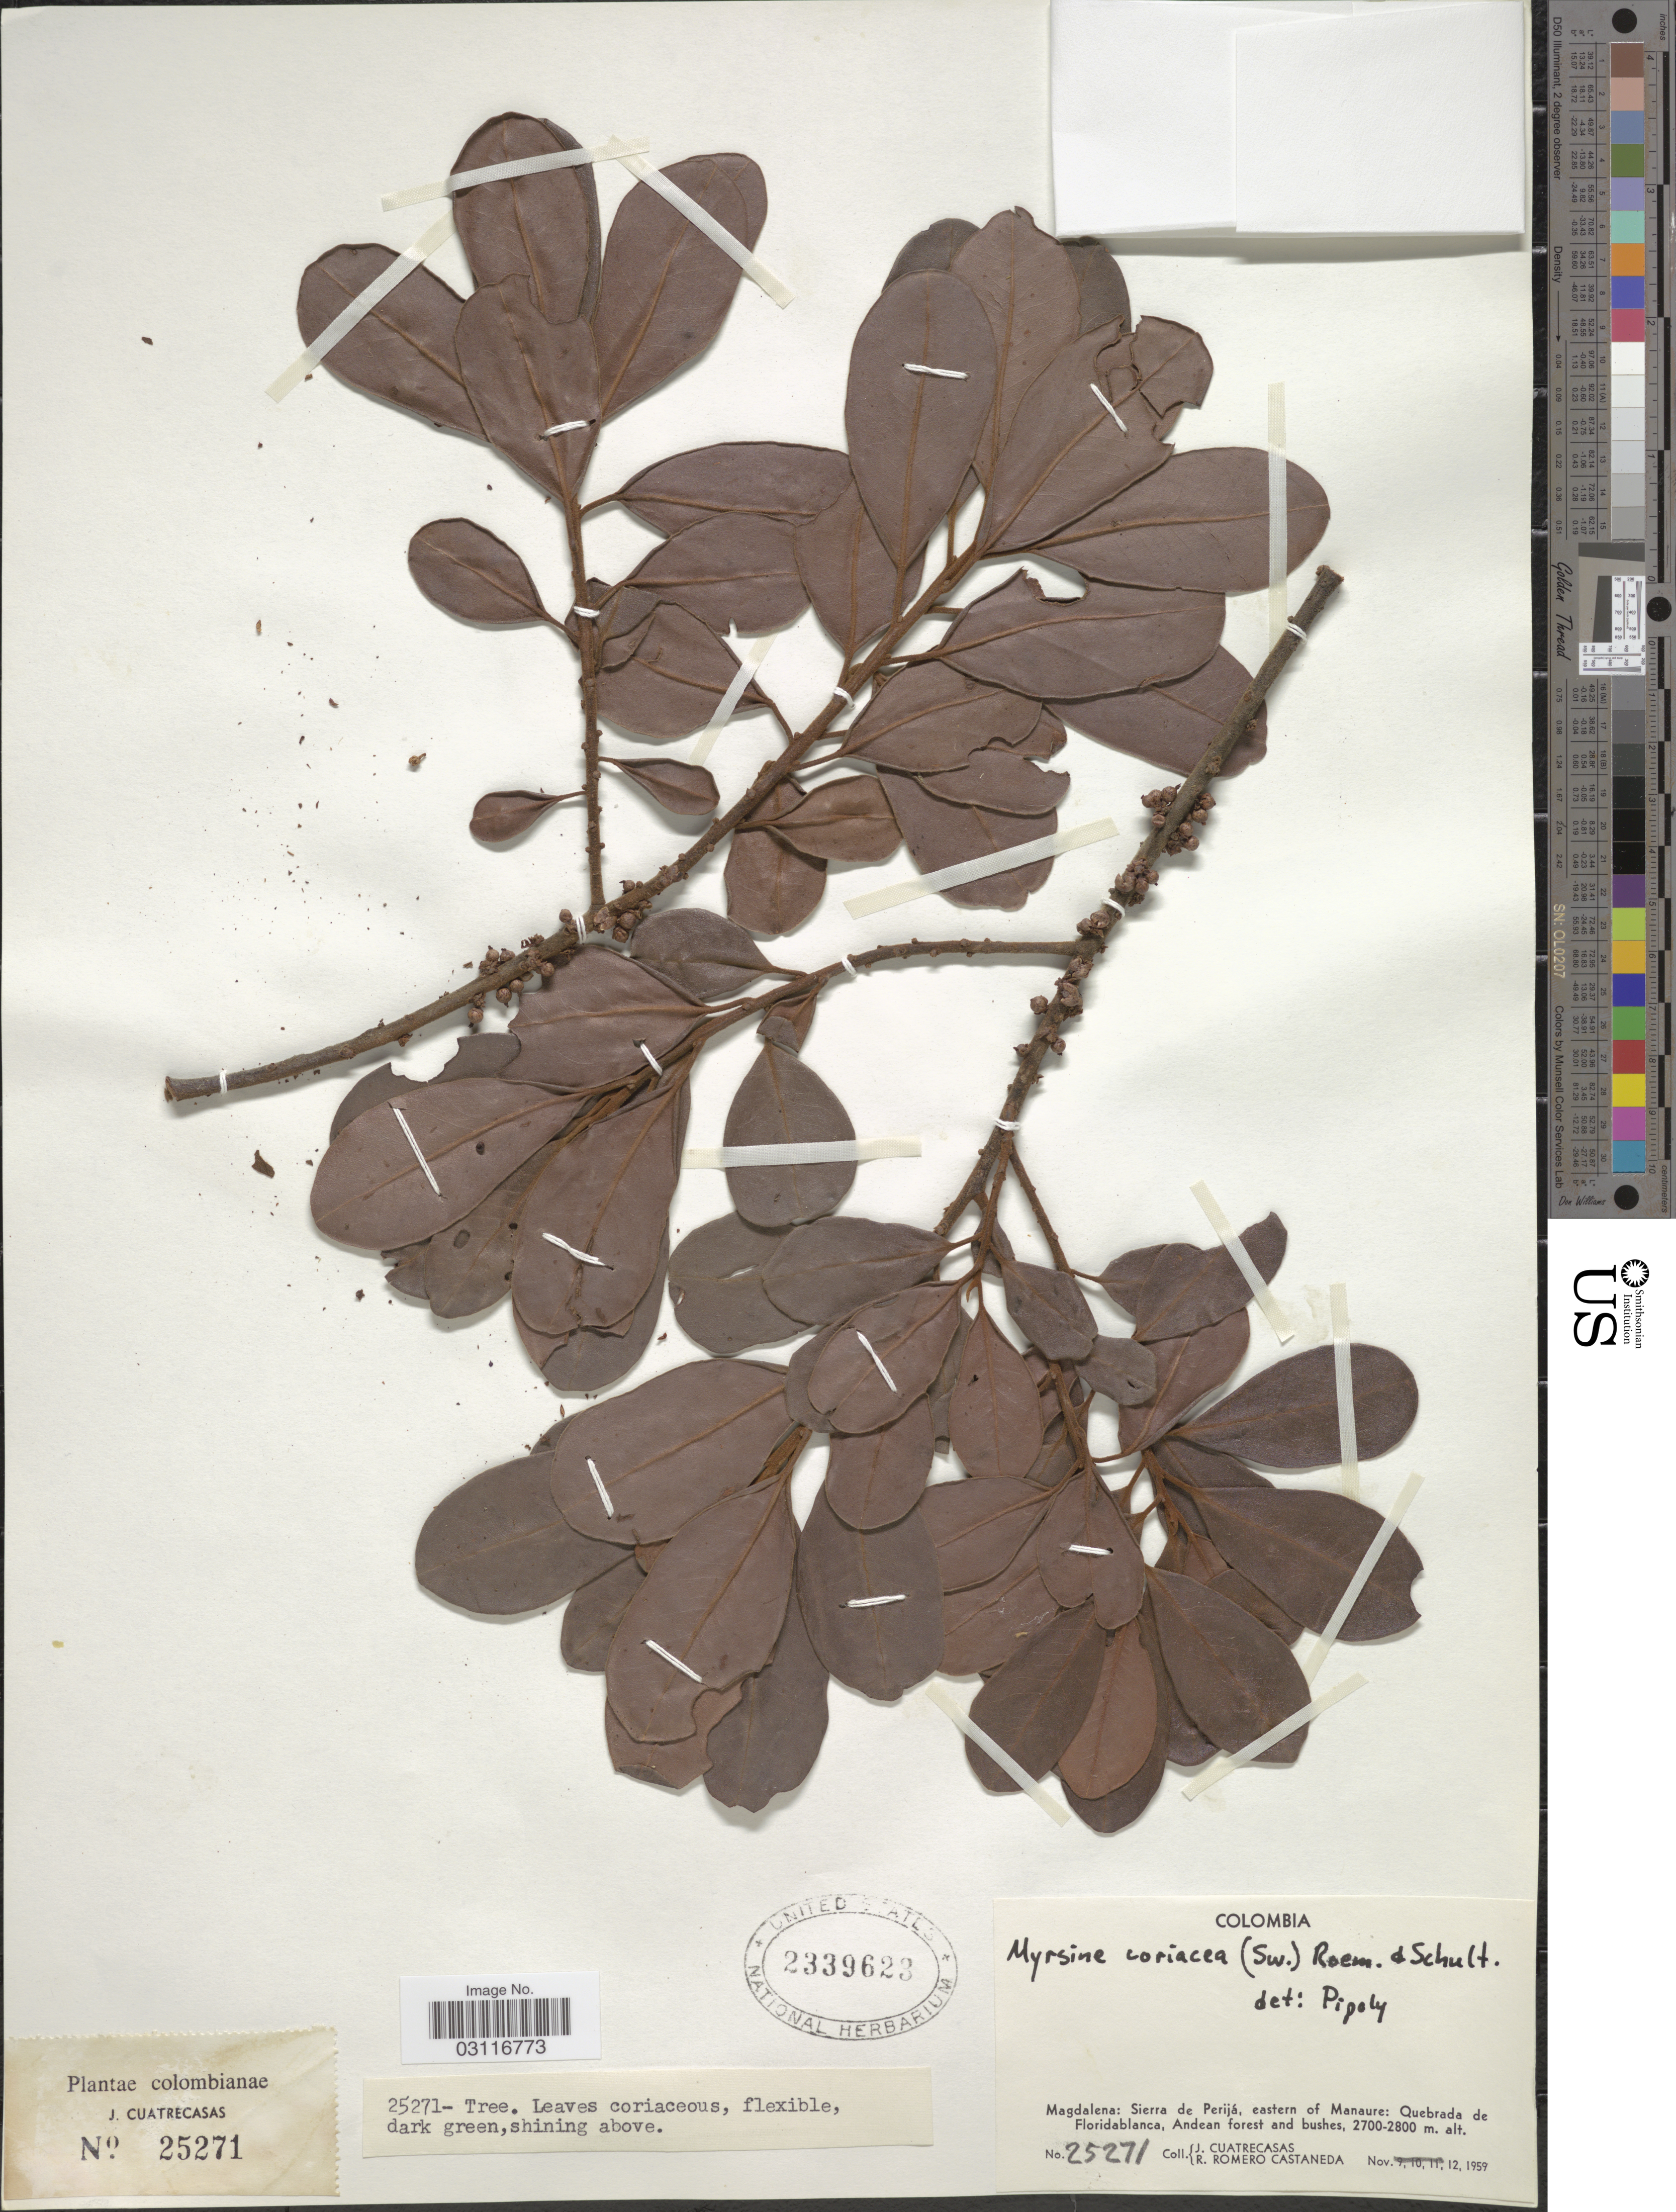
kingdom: Plantae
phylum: Tracheophyta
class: Magnoliopsida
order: Ericales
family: Primulaceae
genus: Myrsine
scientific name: Myrsine coriacea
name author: (Sw.) R. Br. ex Roem. & Schult.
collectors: J. Cuatrecasas & R. Romero Castañeda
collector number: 25271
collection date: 1959-11-12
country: Colombia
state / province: Magdalena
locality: Sierra de Perijá, eastern of Manaure: Quebrada de Floridablanca, Andean forest and bushes.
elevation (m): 2700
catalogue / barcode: US 2339623